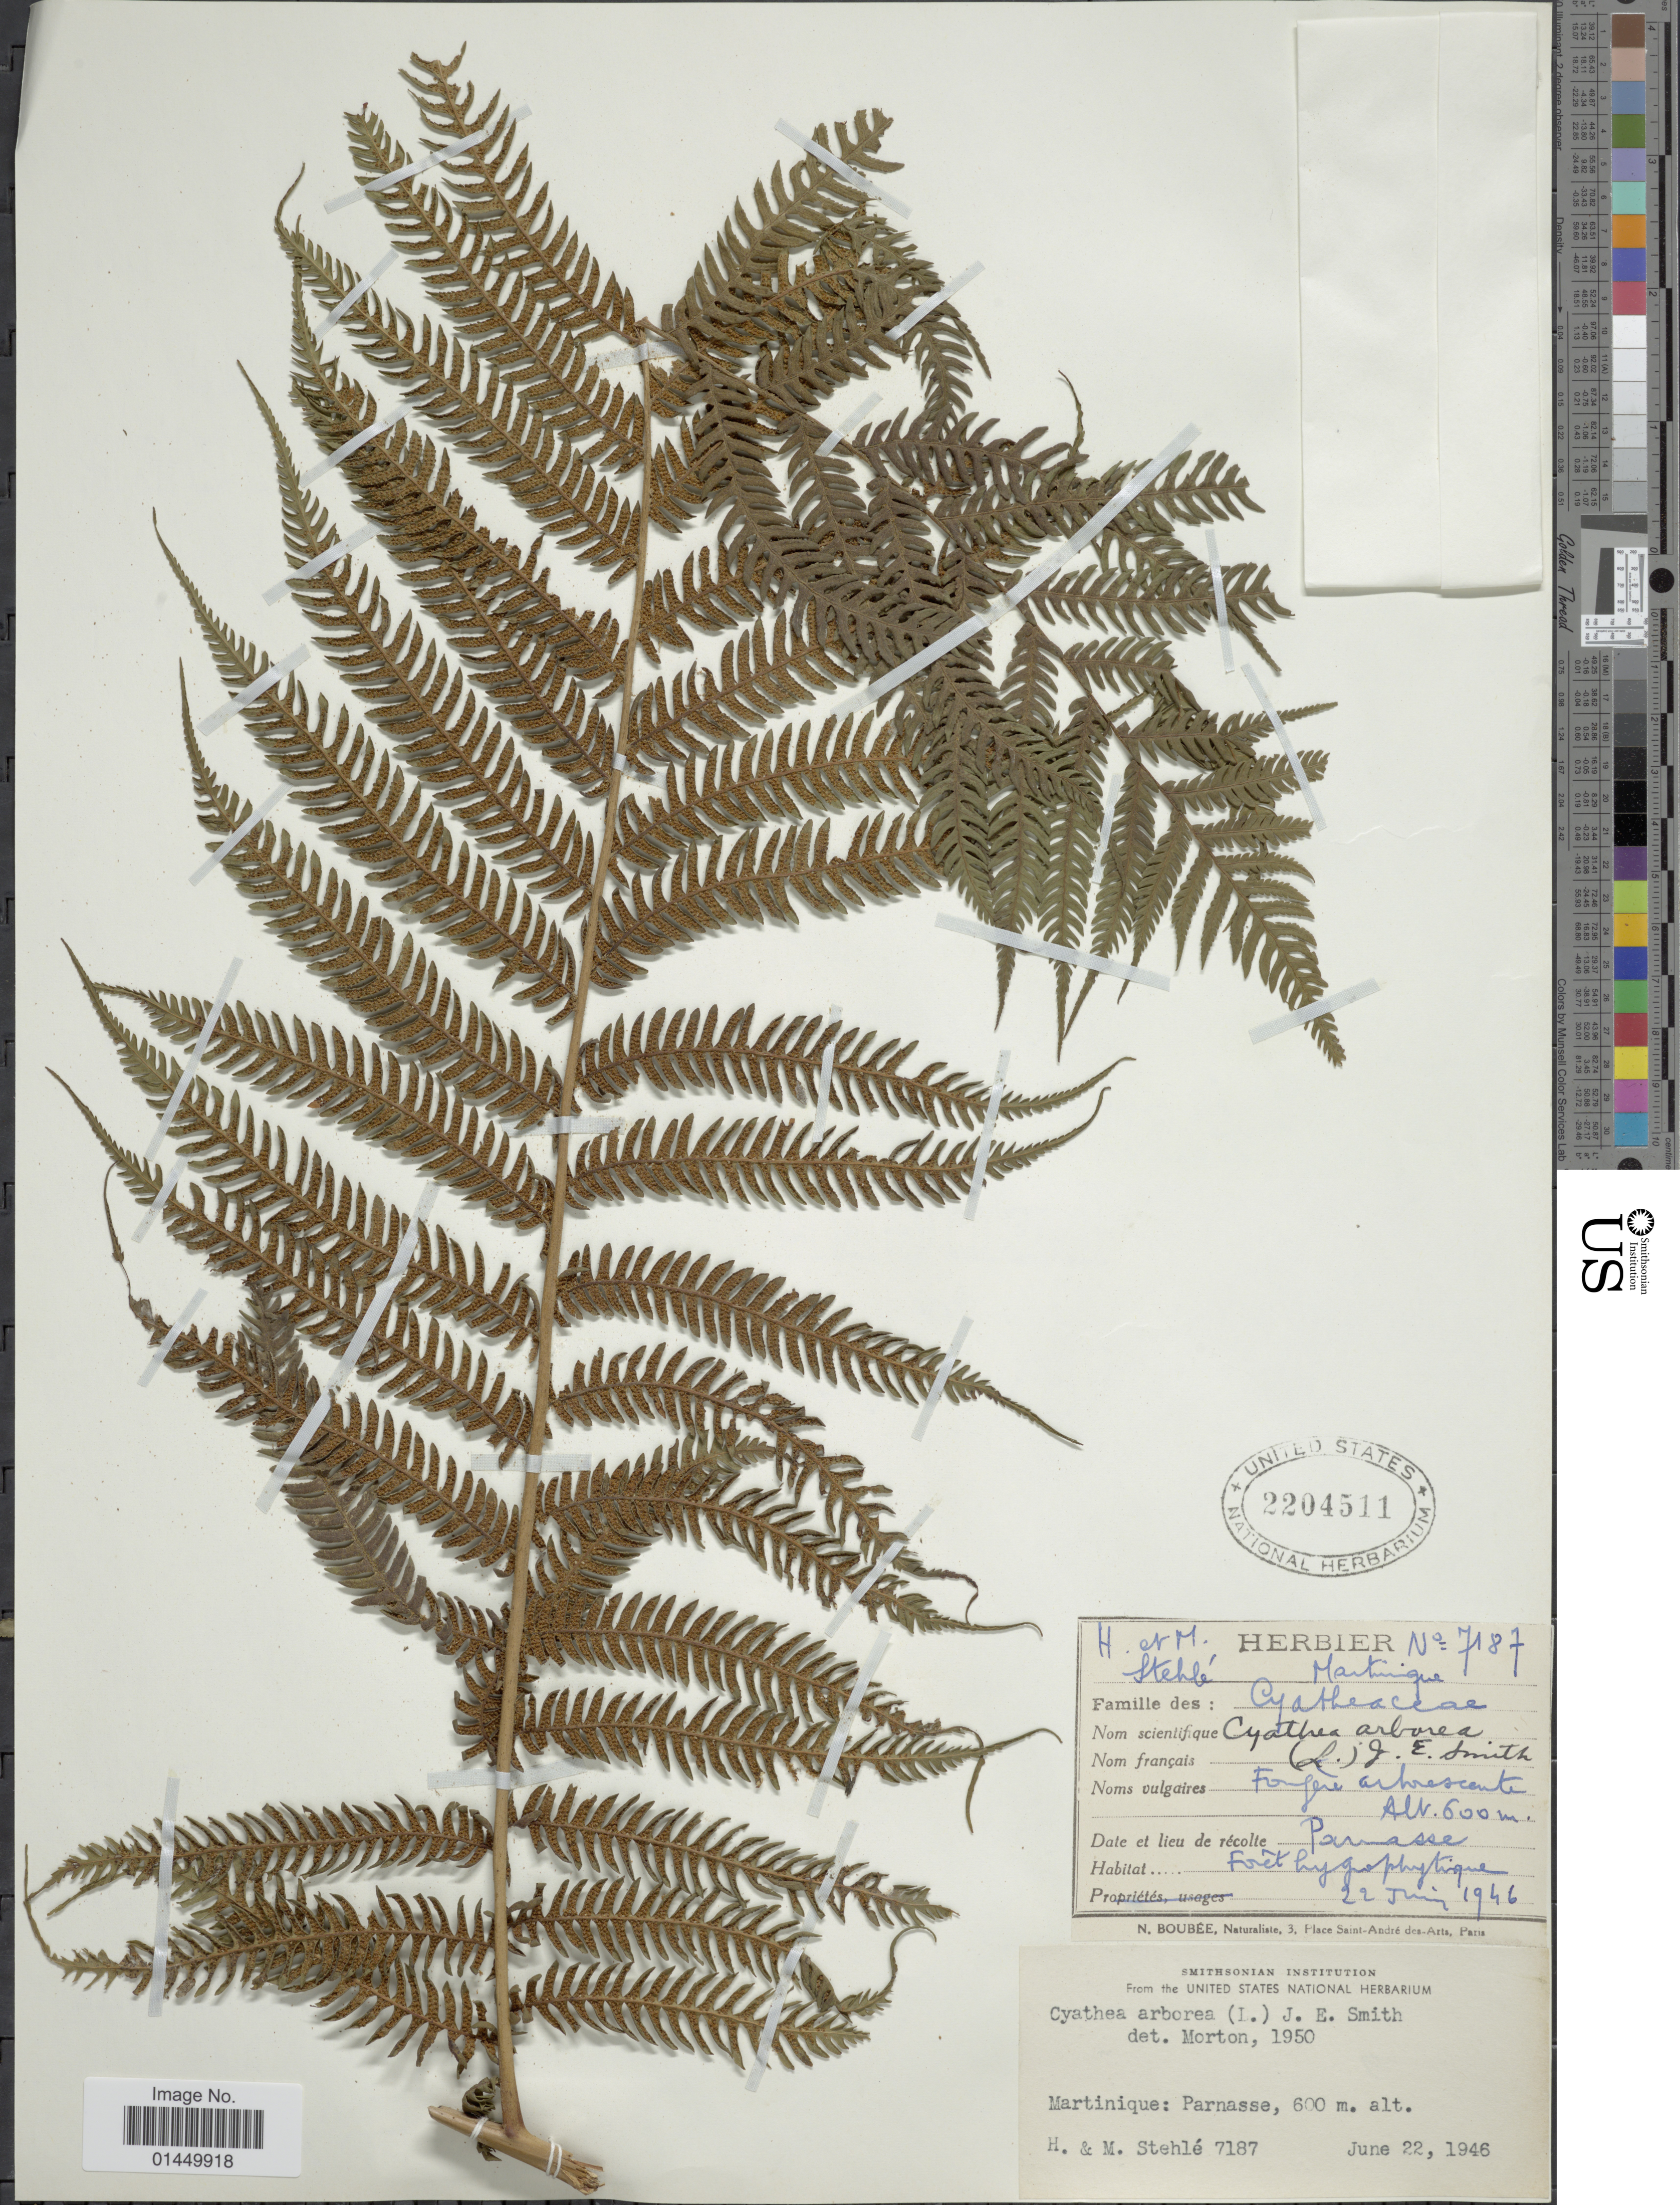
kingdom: Plantae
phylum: Tracheophyta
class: Polypodiopsida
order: Cyatheales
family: Cyatheaceae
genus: Cyathea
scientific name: Cyathea arborea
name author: (L.) Sm.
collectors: H. Stehlé & M. Stehlé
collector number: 7187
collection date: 1946-06-22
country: Martinique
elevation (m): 600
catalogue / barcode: US 2204511